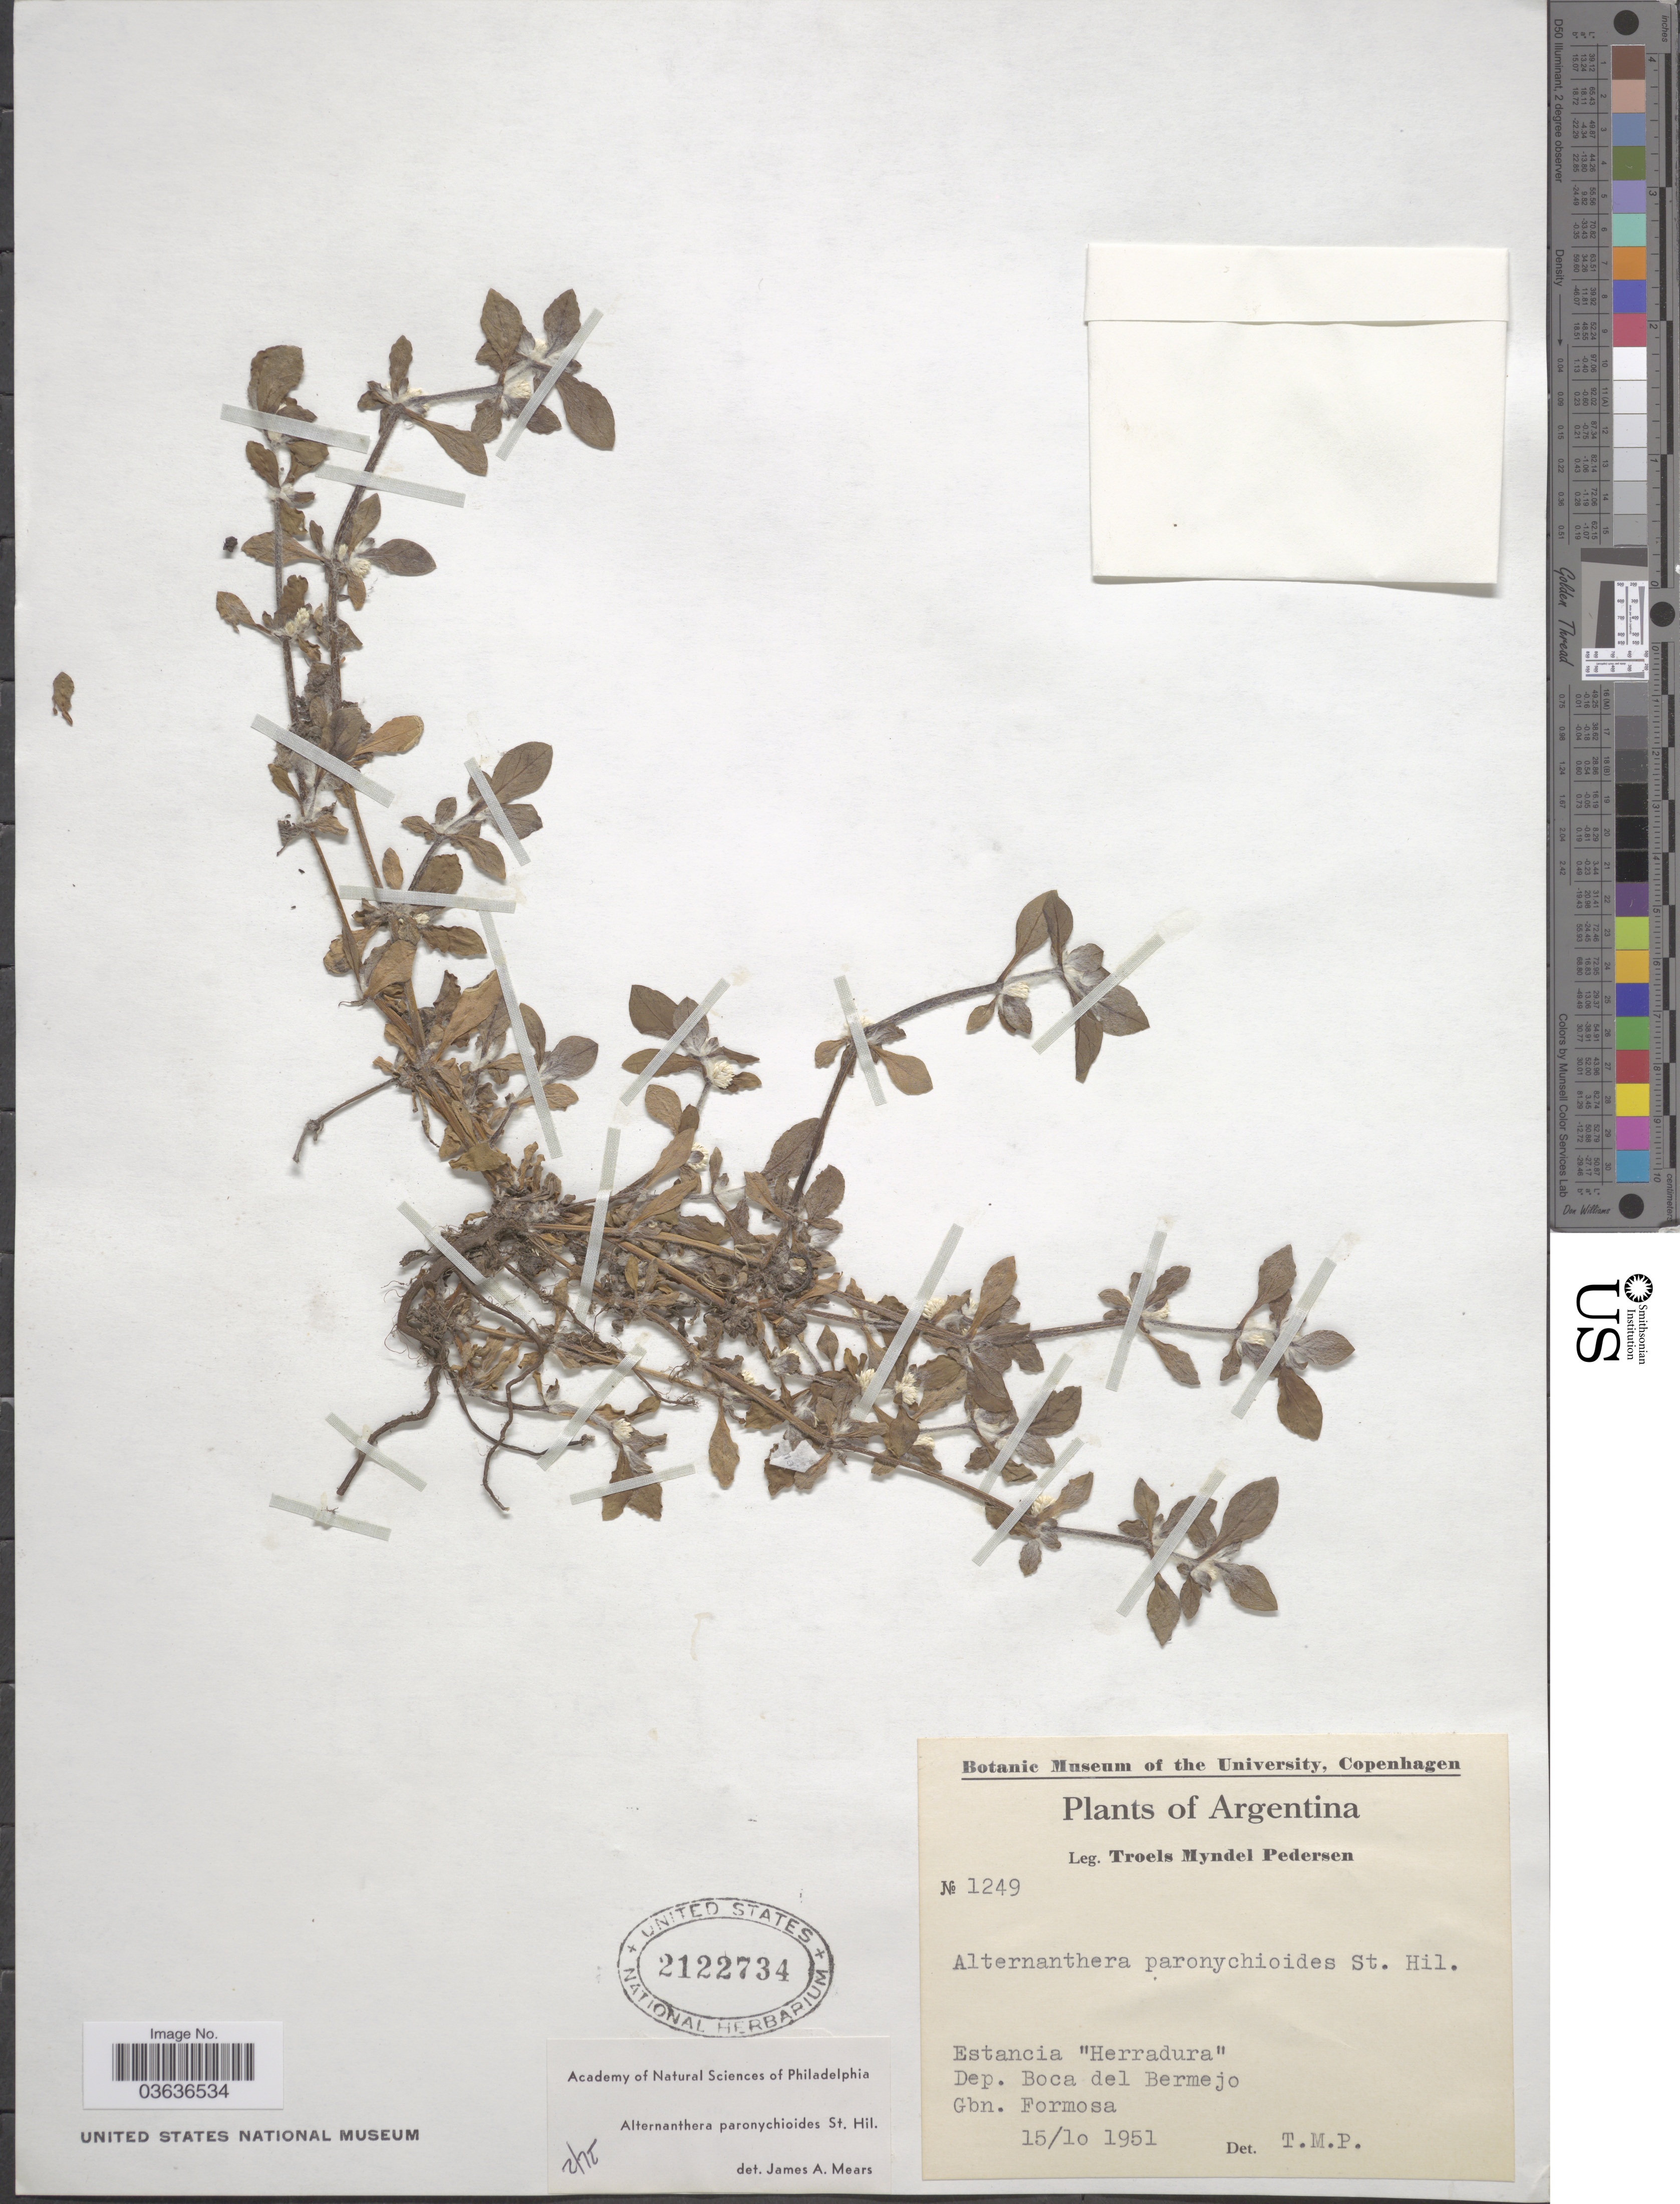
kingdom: Plantae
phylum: Tracheophyta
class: Magnoliopsida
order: Caryophyllales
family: Amaranthaceae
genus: Alternanthera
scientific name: Alternanthera polygonoides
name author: (L.) R. Br. ex Sweet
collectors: T. Pederson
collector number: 1249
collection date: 1951-10-15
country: Argentina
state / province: Formosa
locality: Estancia "Herradura". Dep. Boca del Bermejo. Gbn. Formosa.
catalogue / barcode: US 2122734